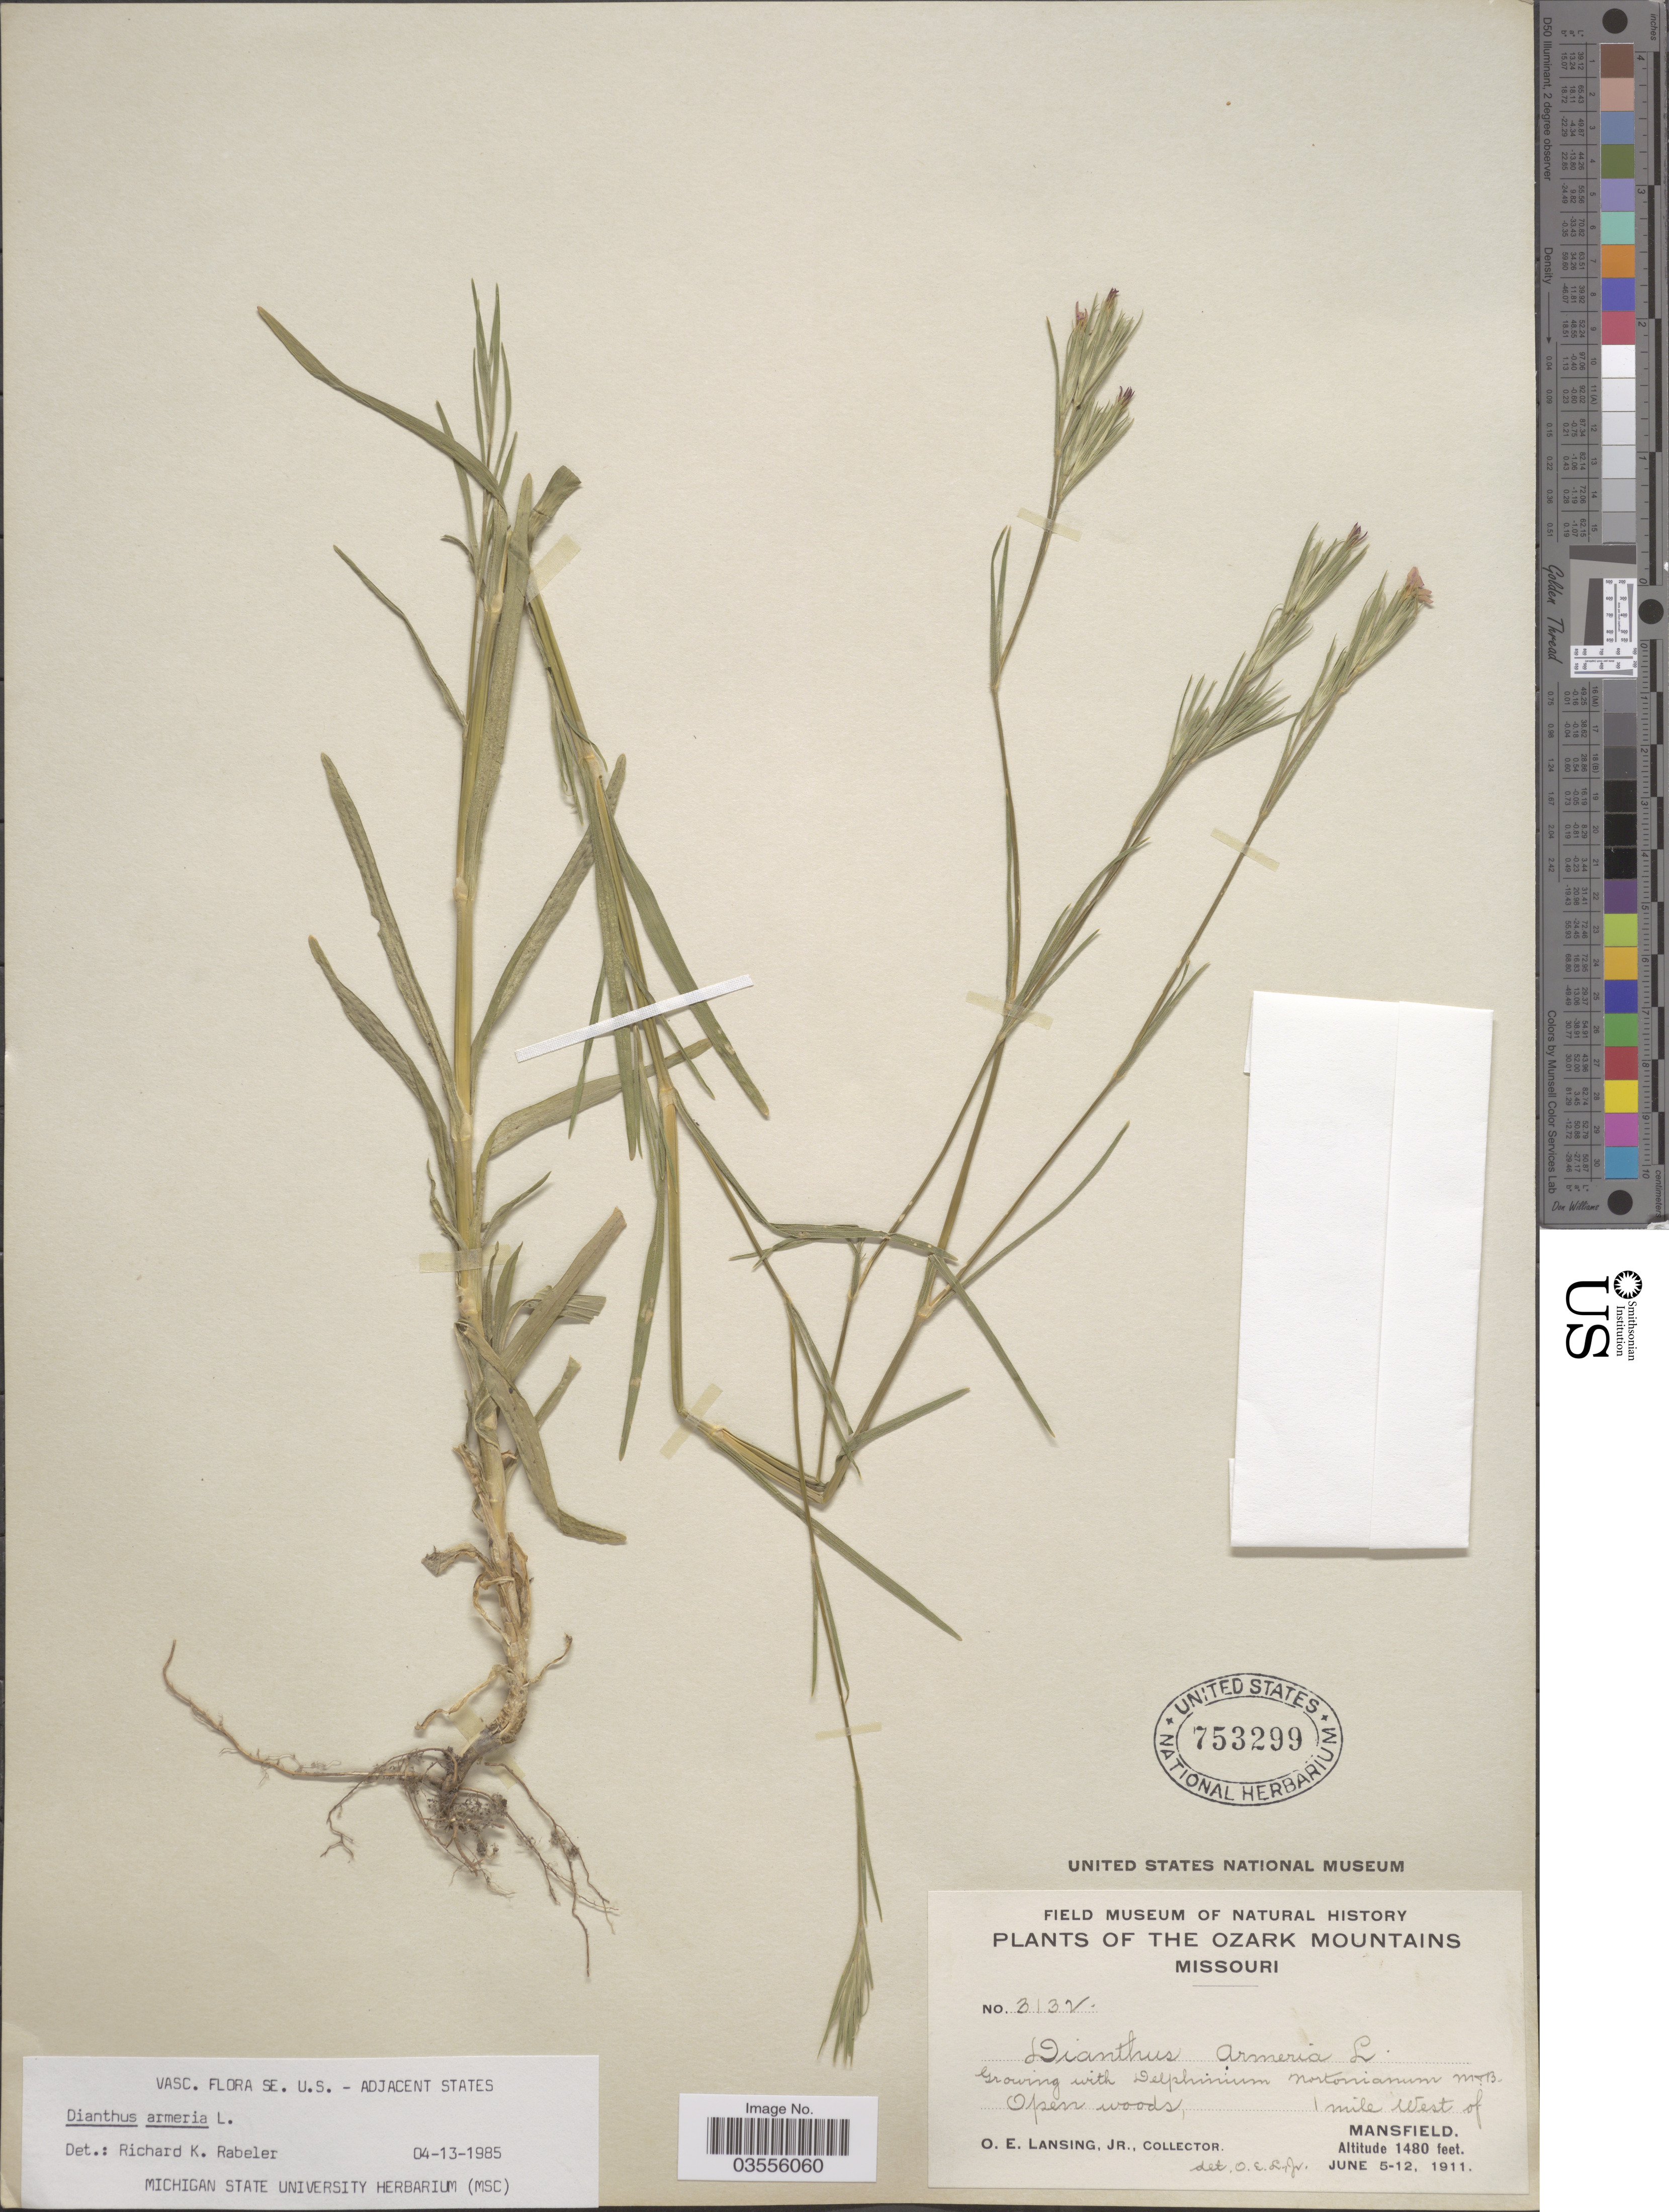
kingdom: Plantae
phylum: Tracheophyta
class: Magnoliopsida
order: Caryophyllales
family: Caryophyllaceae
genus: Dianthus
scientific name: Dianthus armeria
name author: L.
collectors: O. Lansing Jr.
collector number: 3132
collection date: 1911-06-05/1911-06-12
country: United States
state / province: Missouri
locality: The Ozark Mountains. 1 mile West of Mansfield.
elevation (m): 451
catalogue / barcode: US 753299